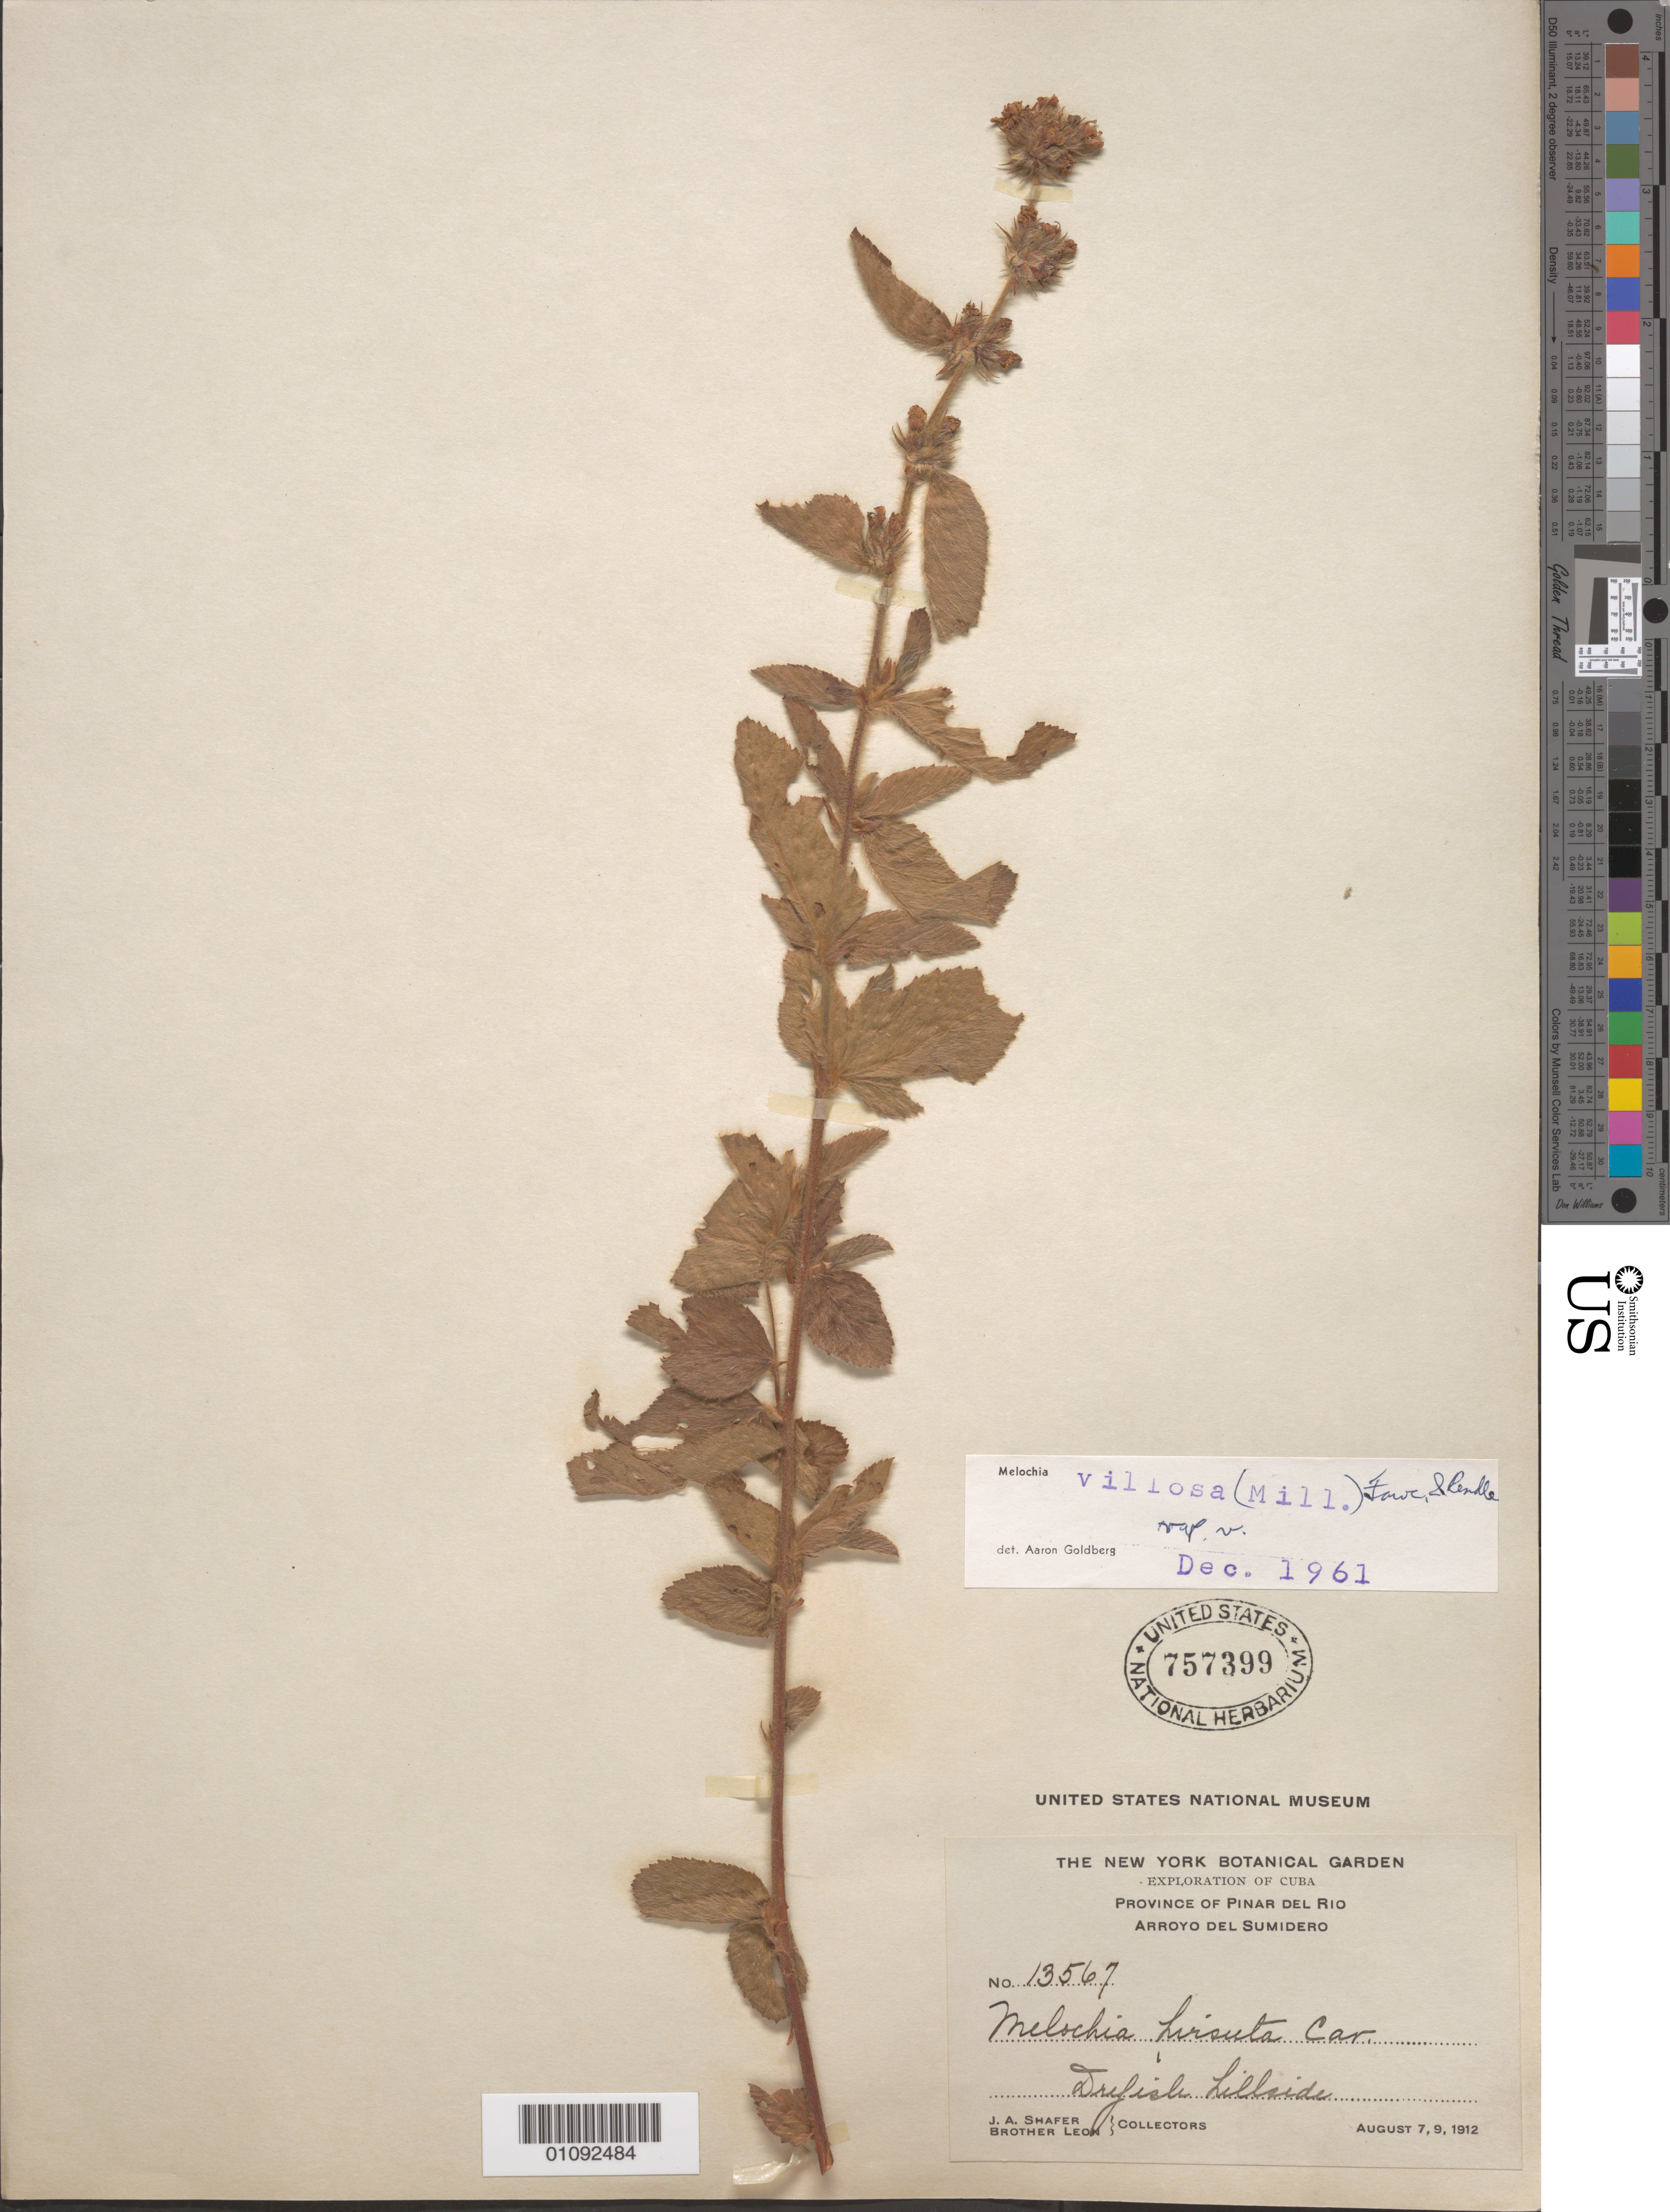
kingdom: Plantae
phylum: Tracheophyta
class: Magnoliopsida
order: Malvales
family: Malvaceae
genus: Melochia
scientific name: Melochia spicata var. spicata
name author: (L.) Fryxell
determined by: Dorr, L. J., (BOT), Smithsonian Institution - National Museum of Natural History (UNITED STATES)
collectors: J. A. Shafer & Bro. León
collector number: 13567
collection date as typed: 07 Aug 1912 and 09 Aug 1912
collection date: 1912-08-07,1912-08-09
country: Cuba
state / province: Pinar del Rio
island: Cuba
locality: Arroyo Del Sumidero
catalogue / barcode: US 757399